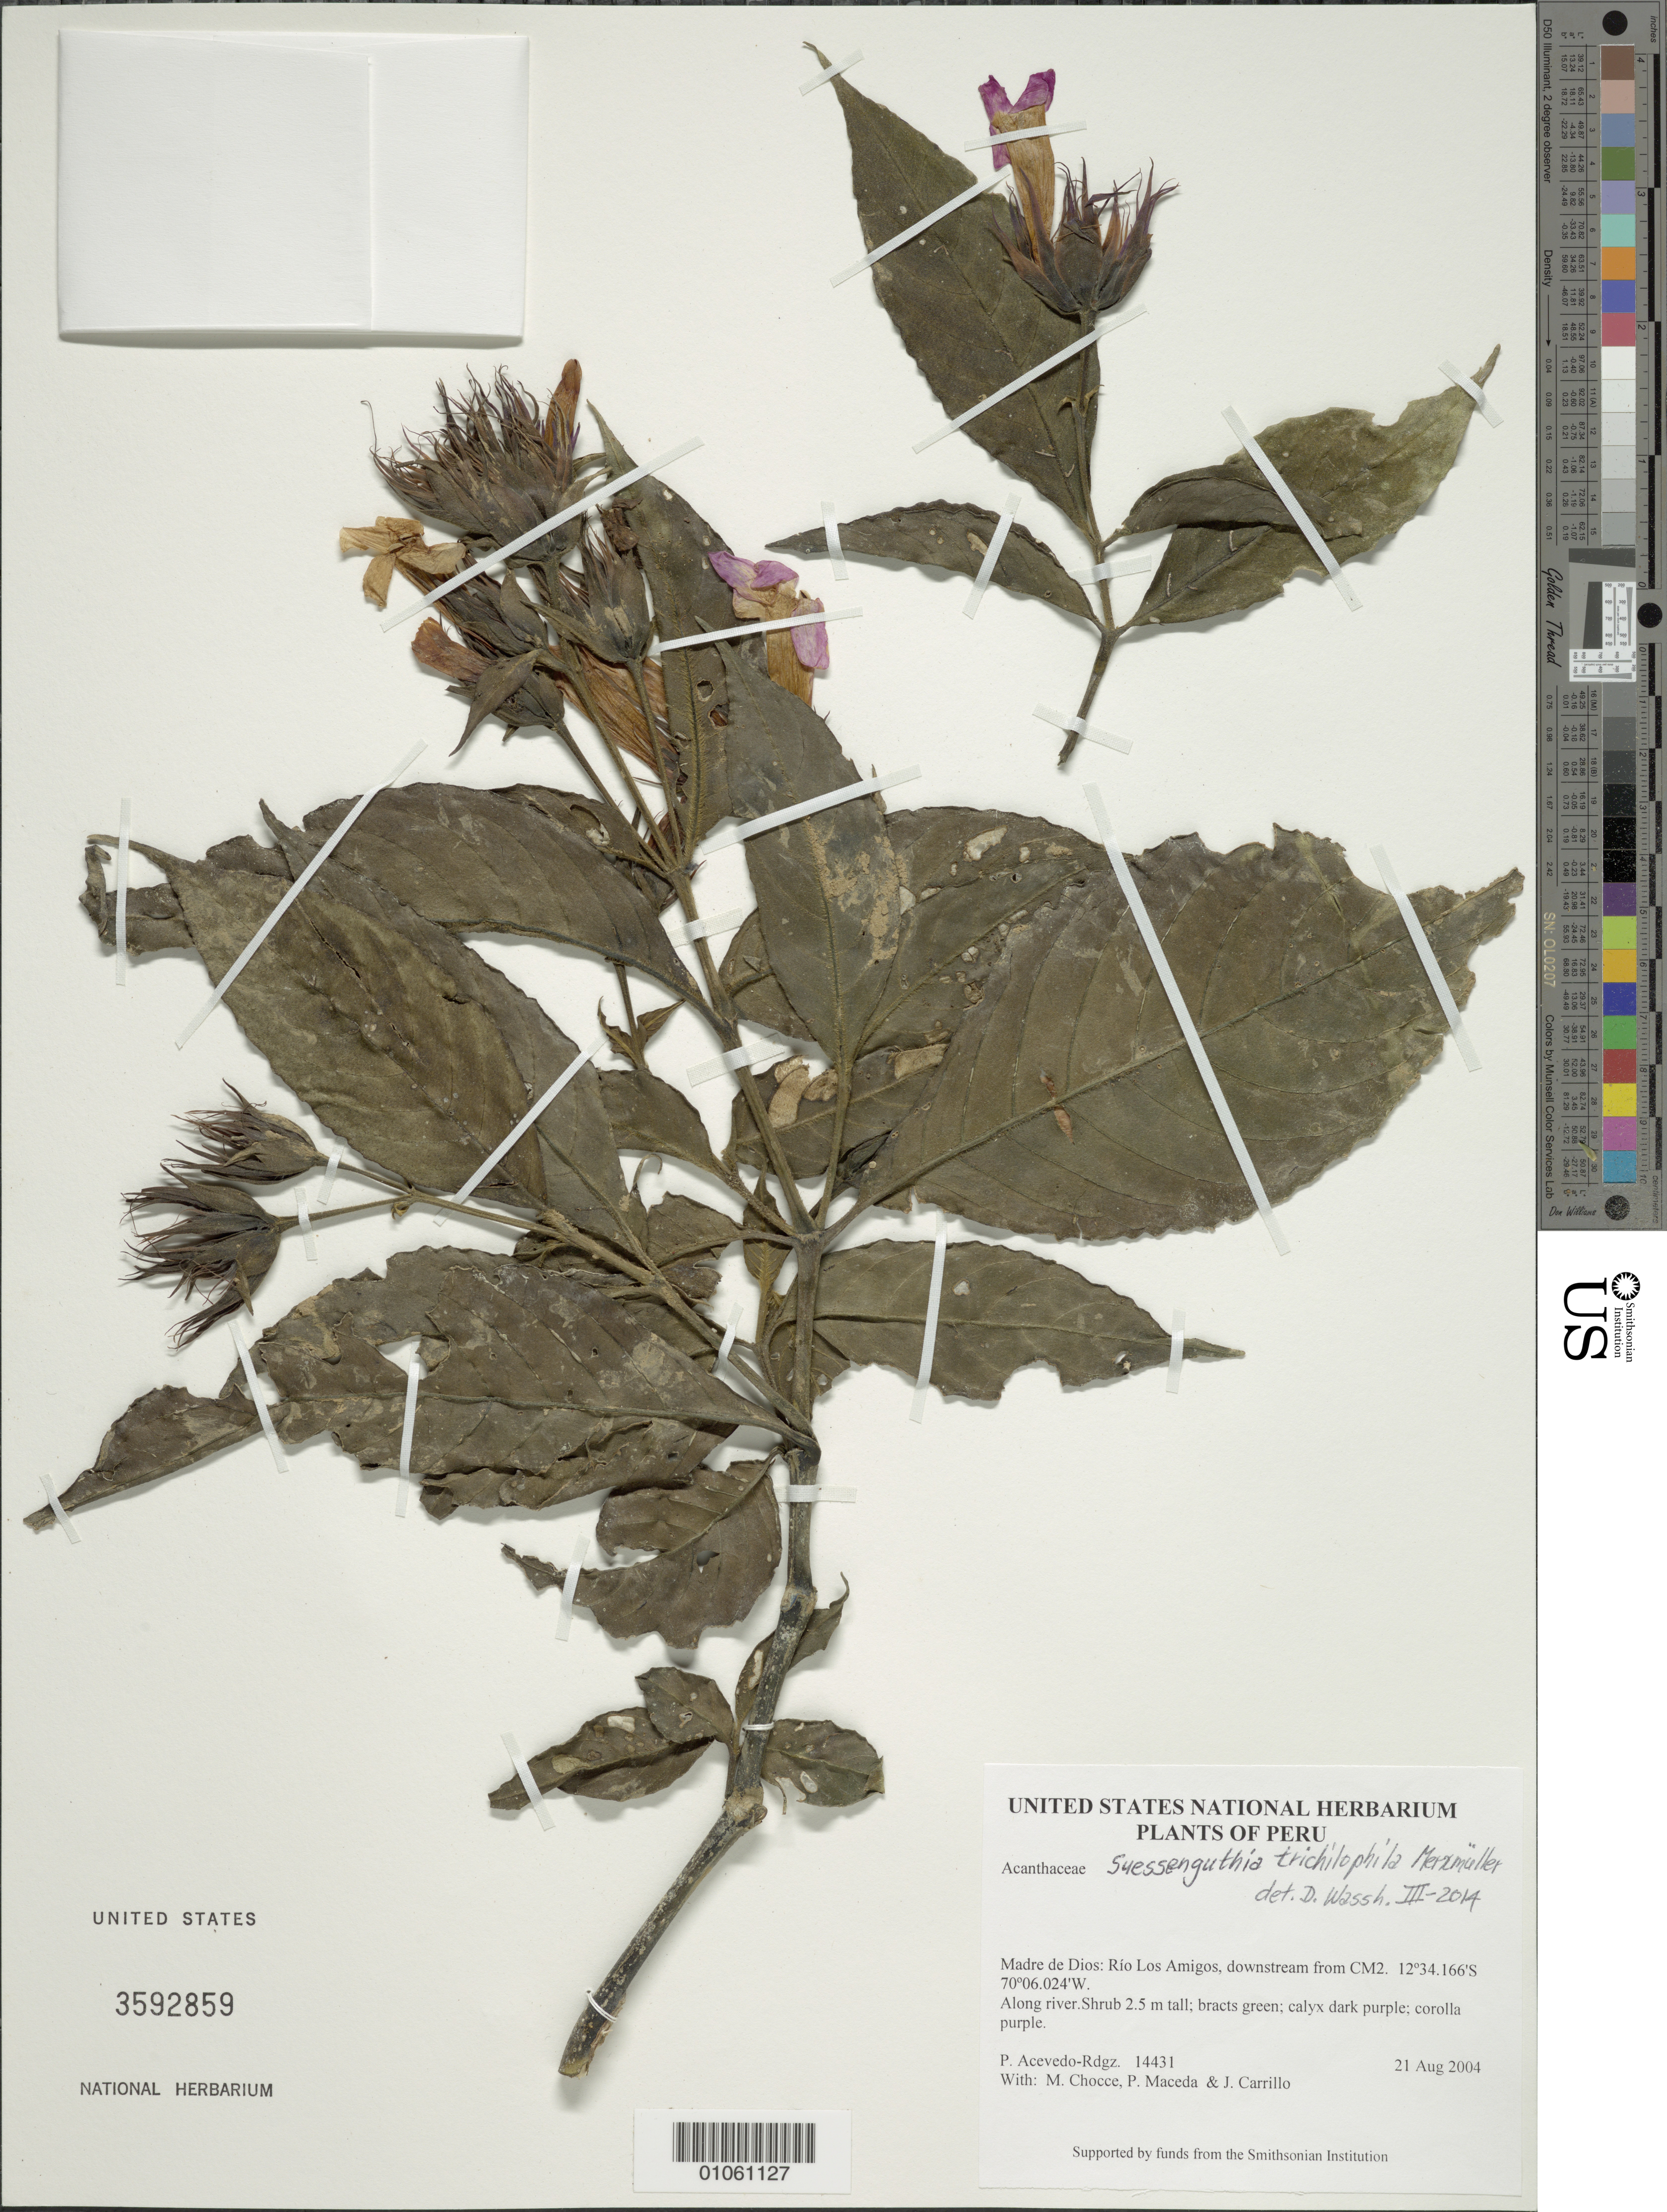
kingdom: Plantae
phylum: Tracheophyta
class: Magnoliopsida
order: Lamiales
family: Acanthaceae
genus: Suessenguthia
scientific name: Suessenguthia trochilophila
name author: Merxm.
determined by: Wasshausen, Dieter C., (BOT), Smithsonian Institution - National Museum of Natural History (UNITED STATES)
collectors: P. Acevedo-Rodr., M. Chocce, P. Maceda & J. Carrillo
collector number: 14431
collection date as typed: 21 Aug 2004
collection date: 2004-08-21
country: Peru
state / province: Madre de Dios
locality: Madre de Dios: Río Los Amigos, downstream from CM2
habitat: Along river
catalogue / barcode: US 3592859